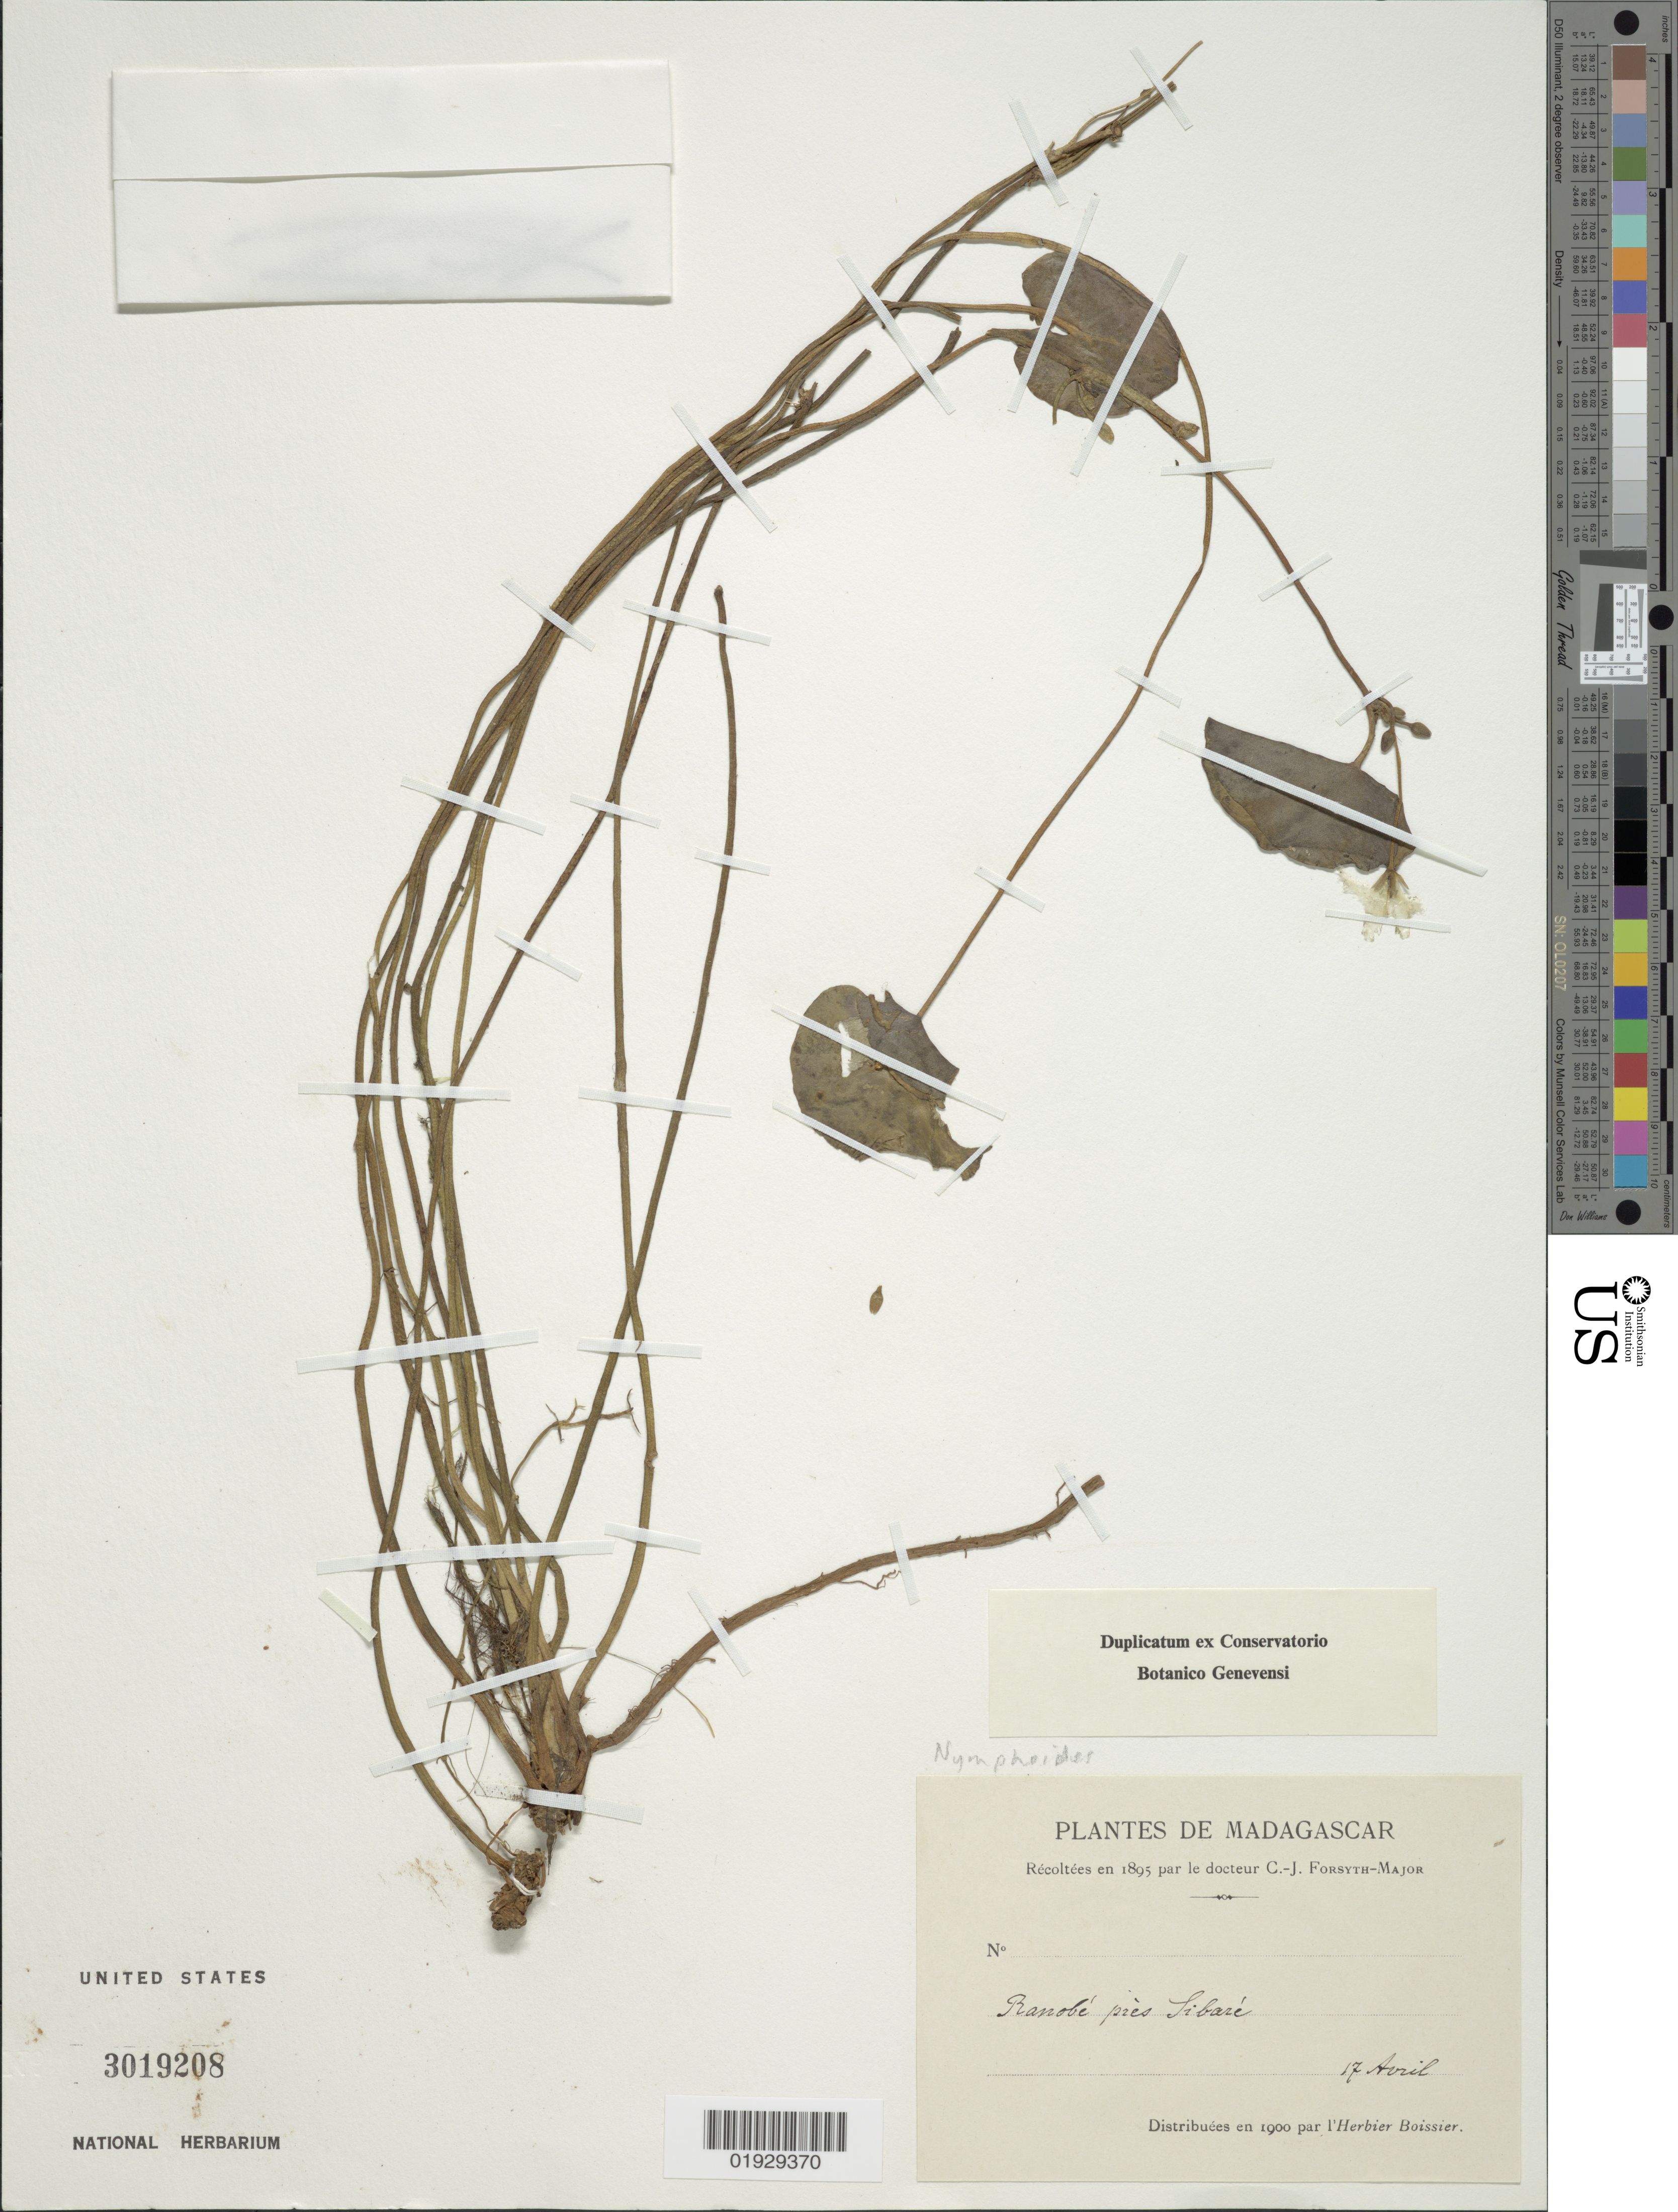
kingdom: Plantae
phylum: Tracheophyta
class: Magnoliopsida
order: Asterales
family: Menyanthaceae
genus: Nymphoides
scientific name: Nymphoides sp.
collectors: C. Forsyth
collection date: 1895-04-17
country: Madagascar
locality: Banobé près Sibaré.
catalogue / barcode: US 3019208